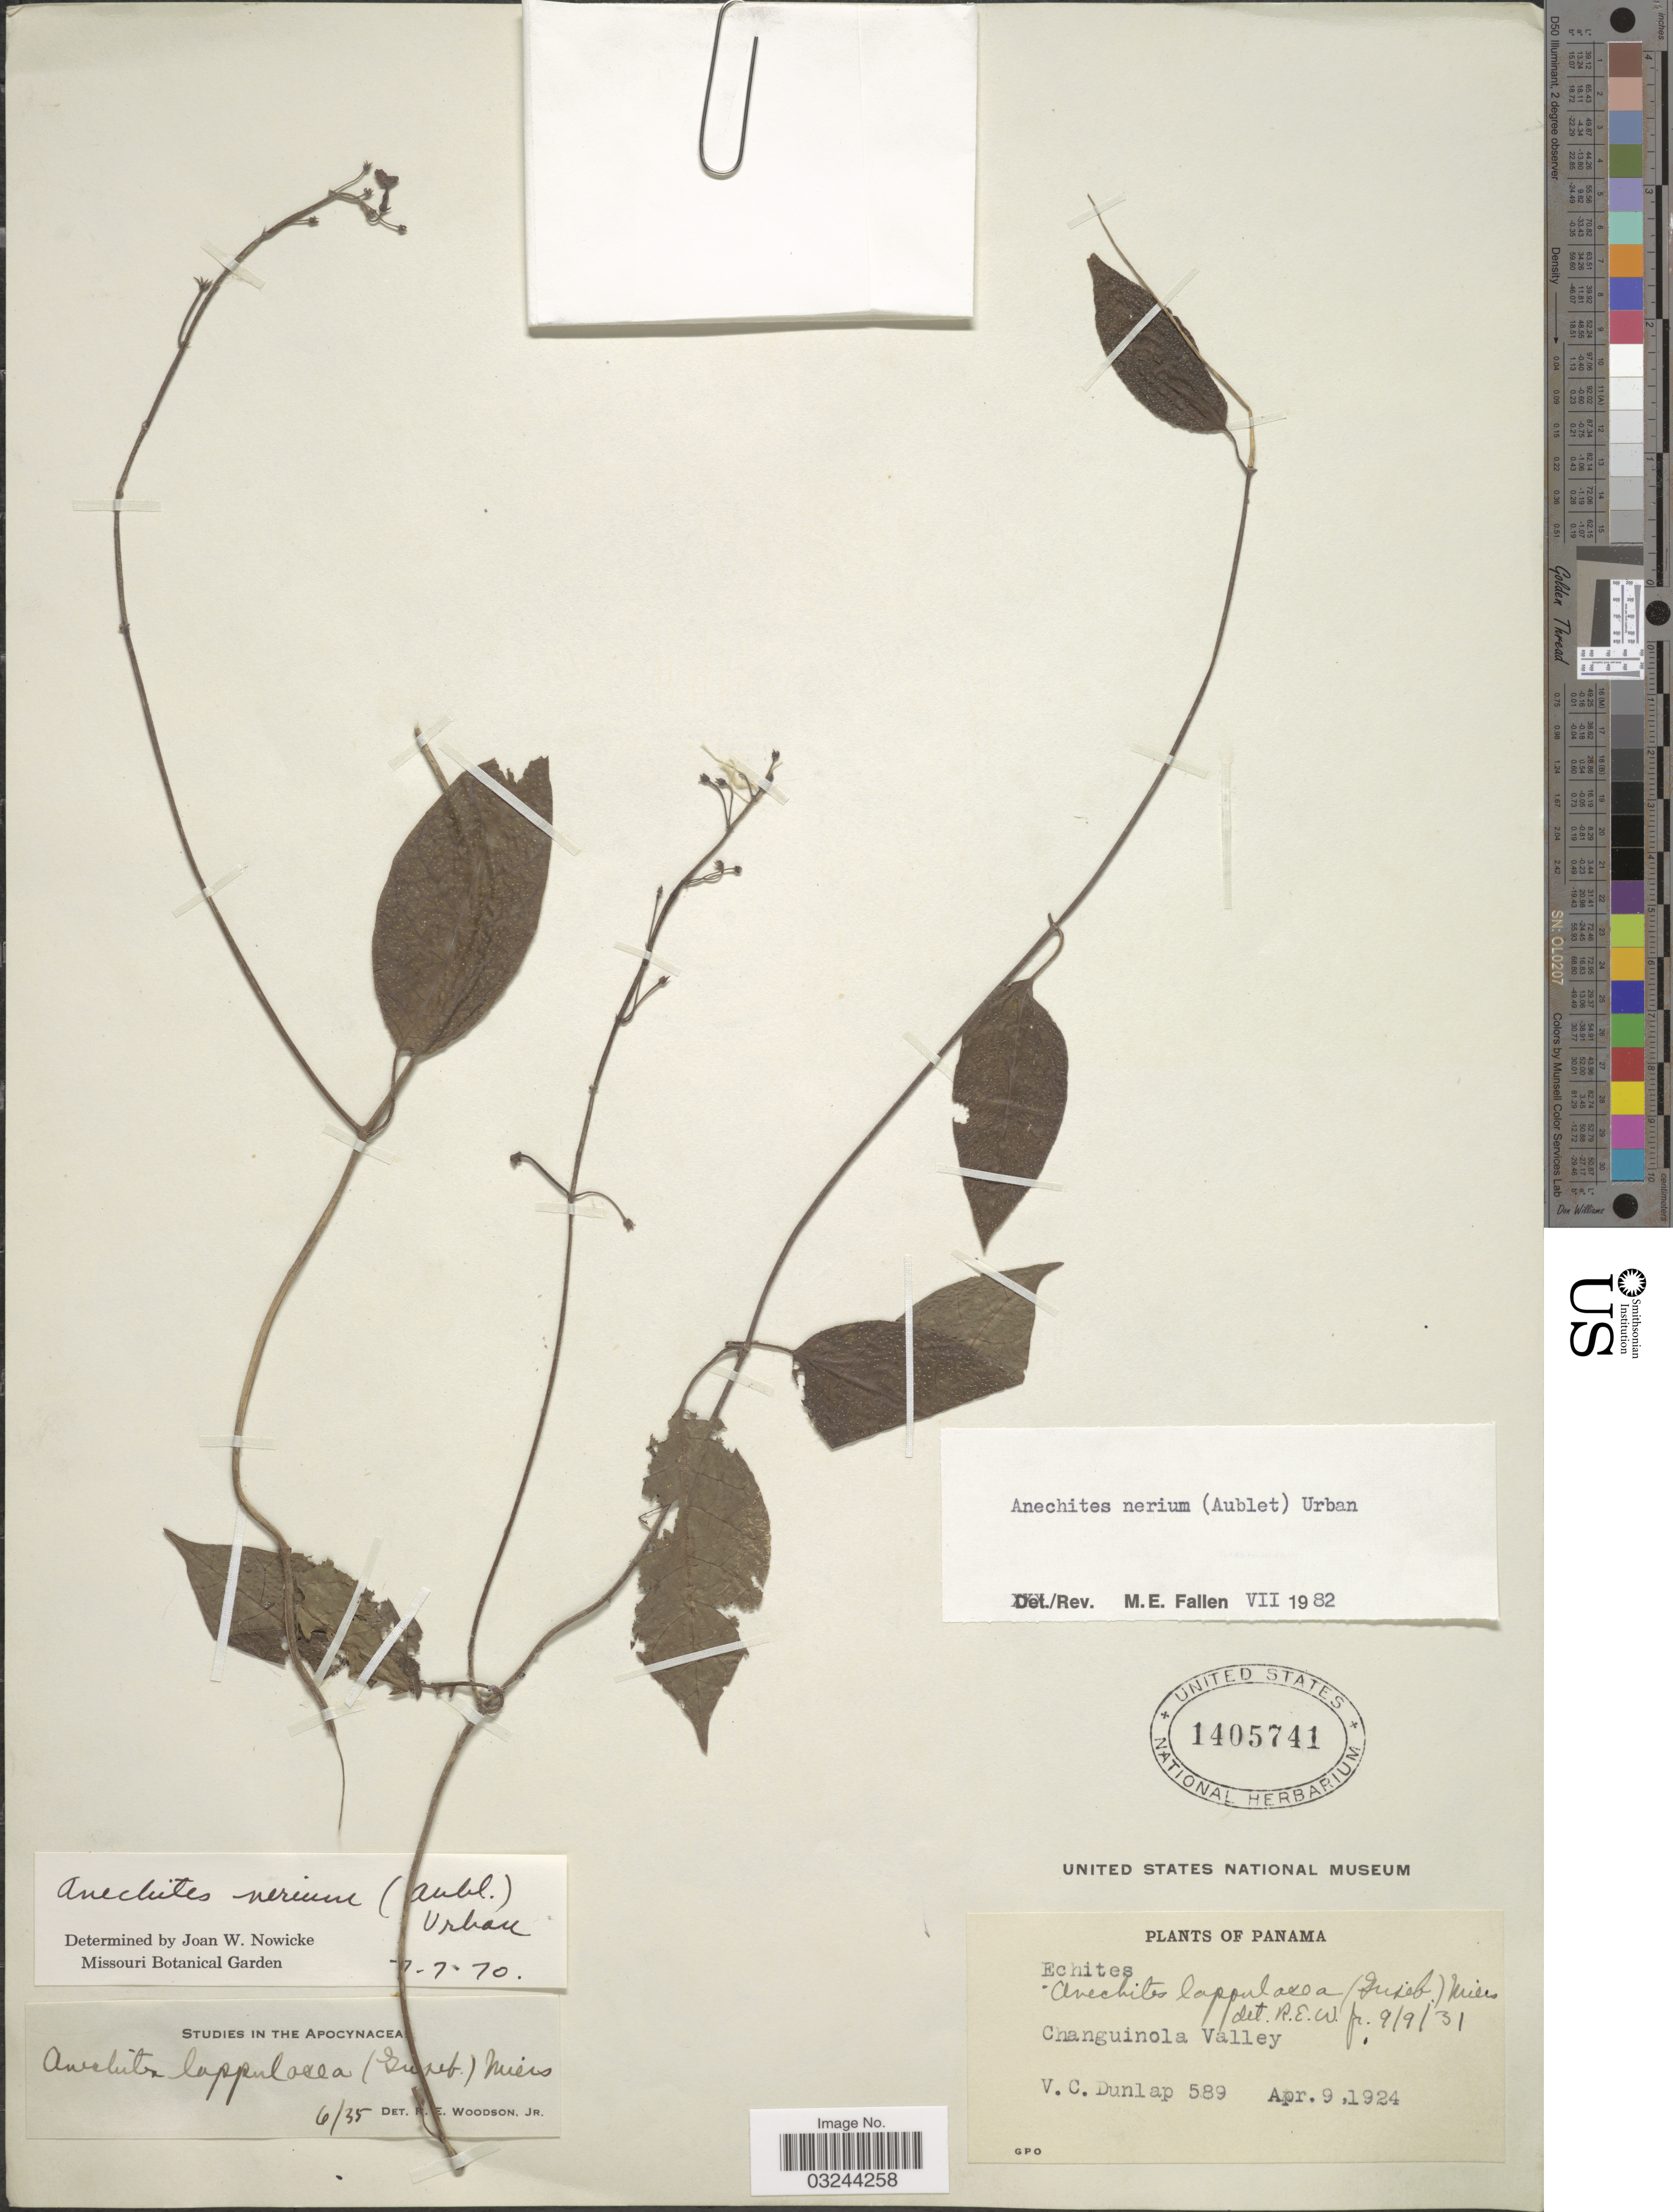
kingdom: Plantae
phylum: Tracheophyta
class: Magnoliopsida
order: Gentianales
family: Apocynaceae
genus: Anechites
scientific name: Anechites nerium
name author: (Aubl.) Urb.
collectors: V. C. Dunlap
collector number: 589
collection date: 1924-04-09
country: Panama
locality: Changuinola Valley.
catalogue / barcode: US 1405741